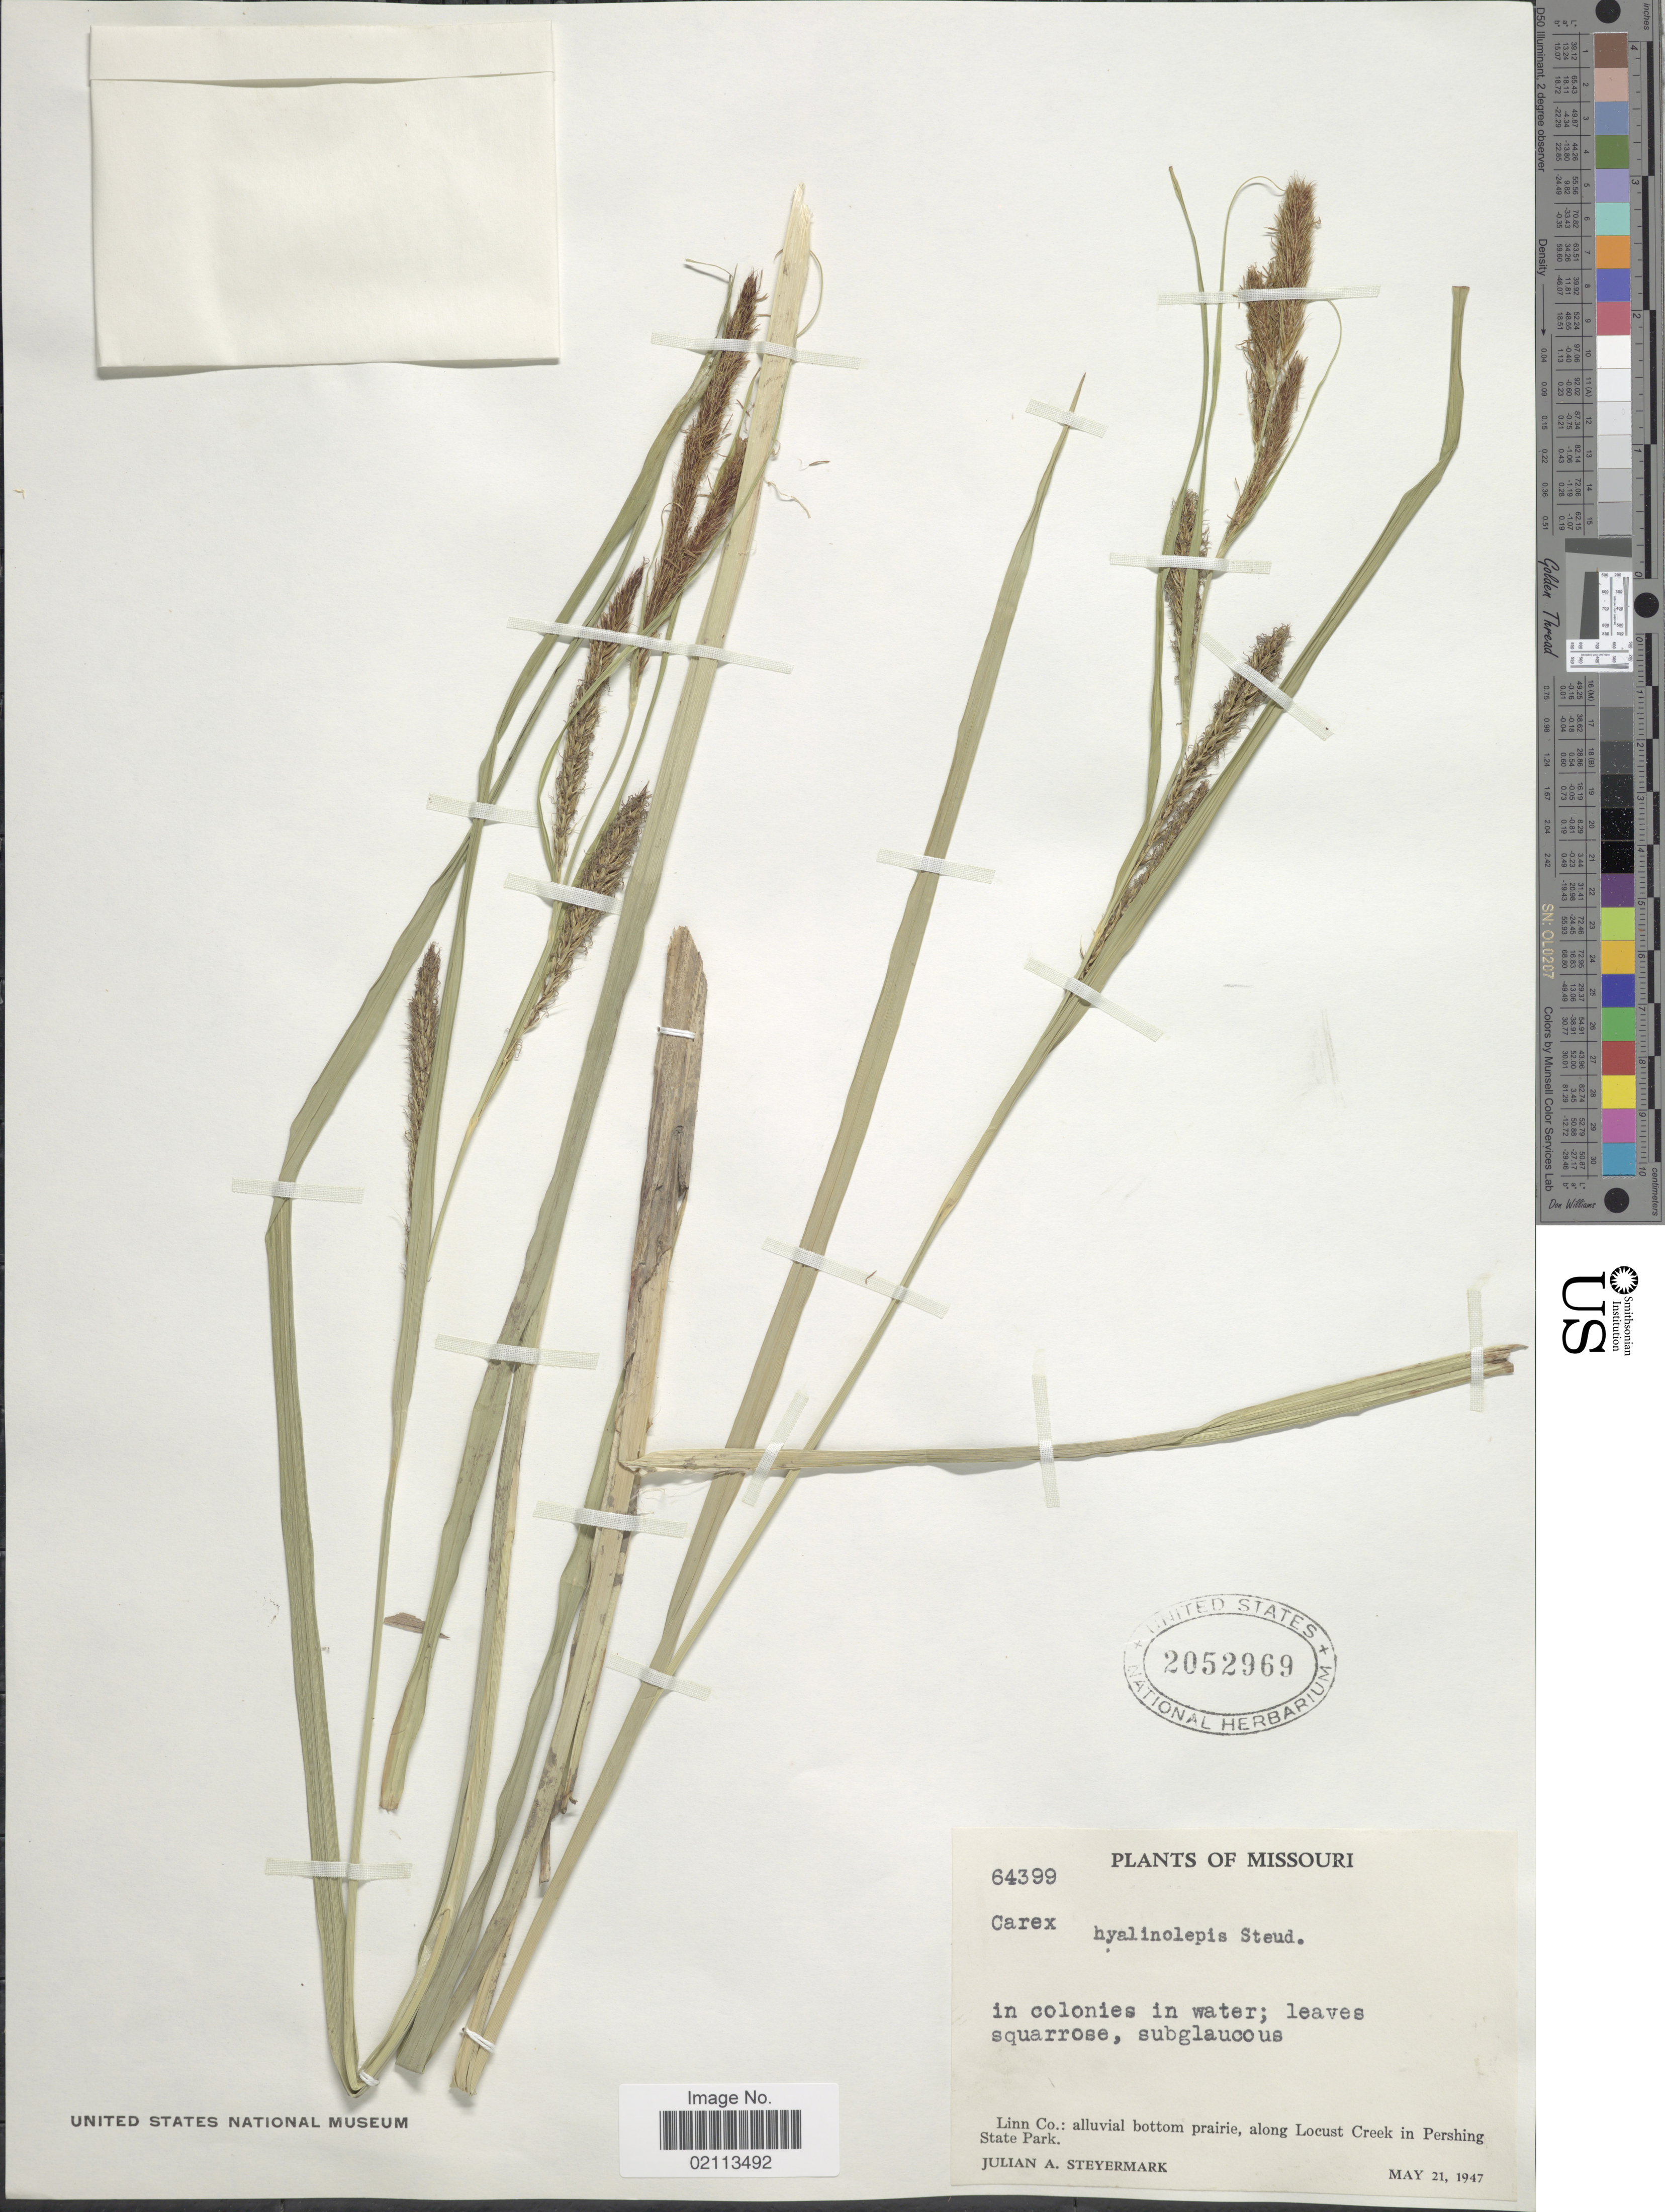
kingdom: Plantae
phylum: Tracheophyta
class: Liliopsida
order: Poales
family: Cyperaceae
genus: Carex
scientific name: Carex hyalinolepis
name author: Steud.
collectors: J. Steyermark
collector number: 64399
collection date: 1947-05-21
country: United States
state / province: Missouri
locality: In colonies in water; Linn Co.: alluvial bottom prairie, along Locust Creek in Pershing State Park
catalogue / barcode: US 2052969